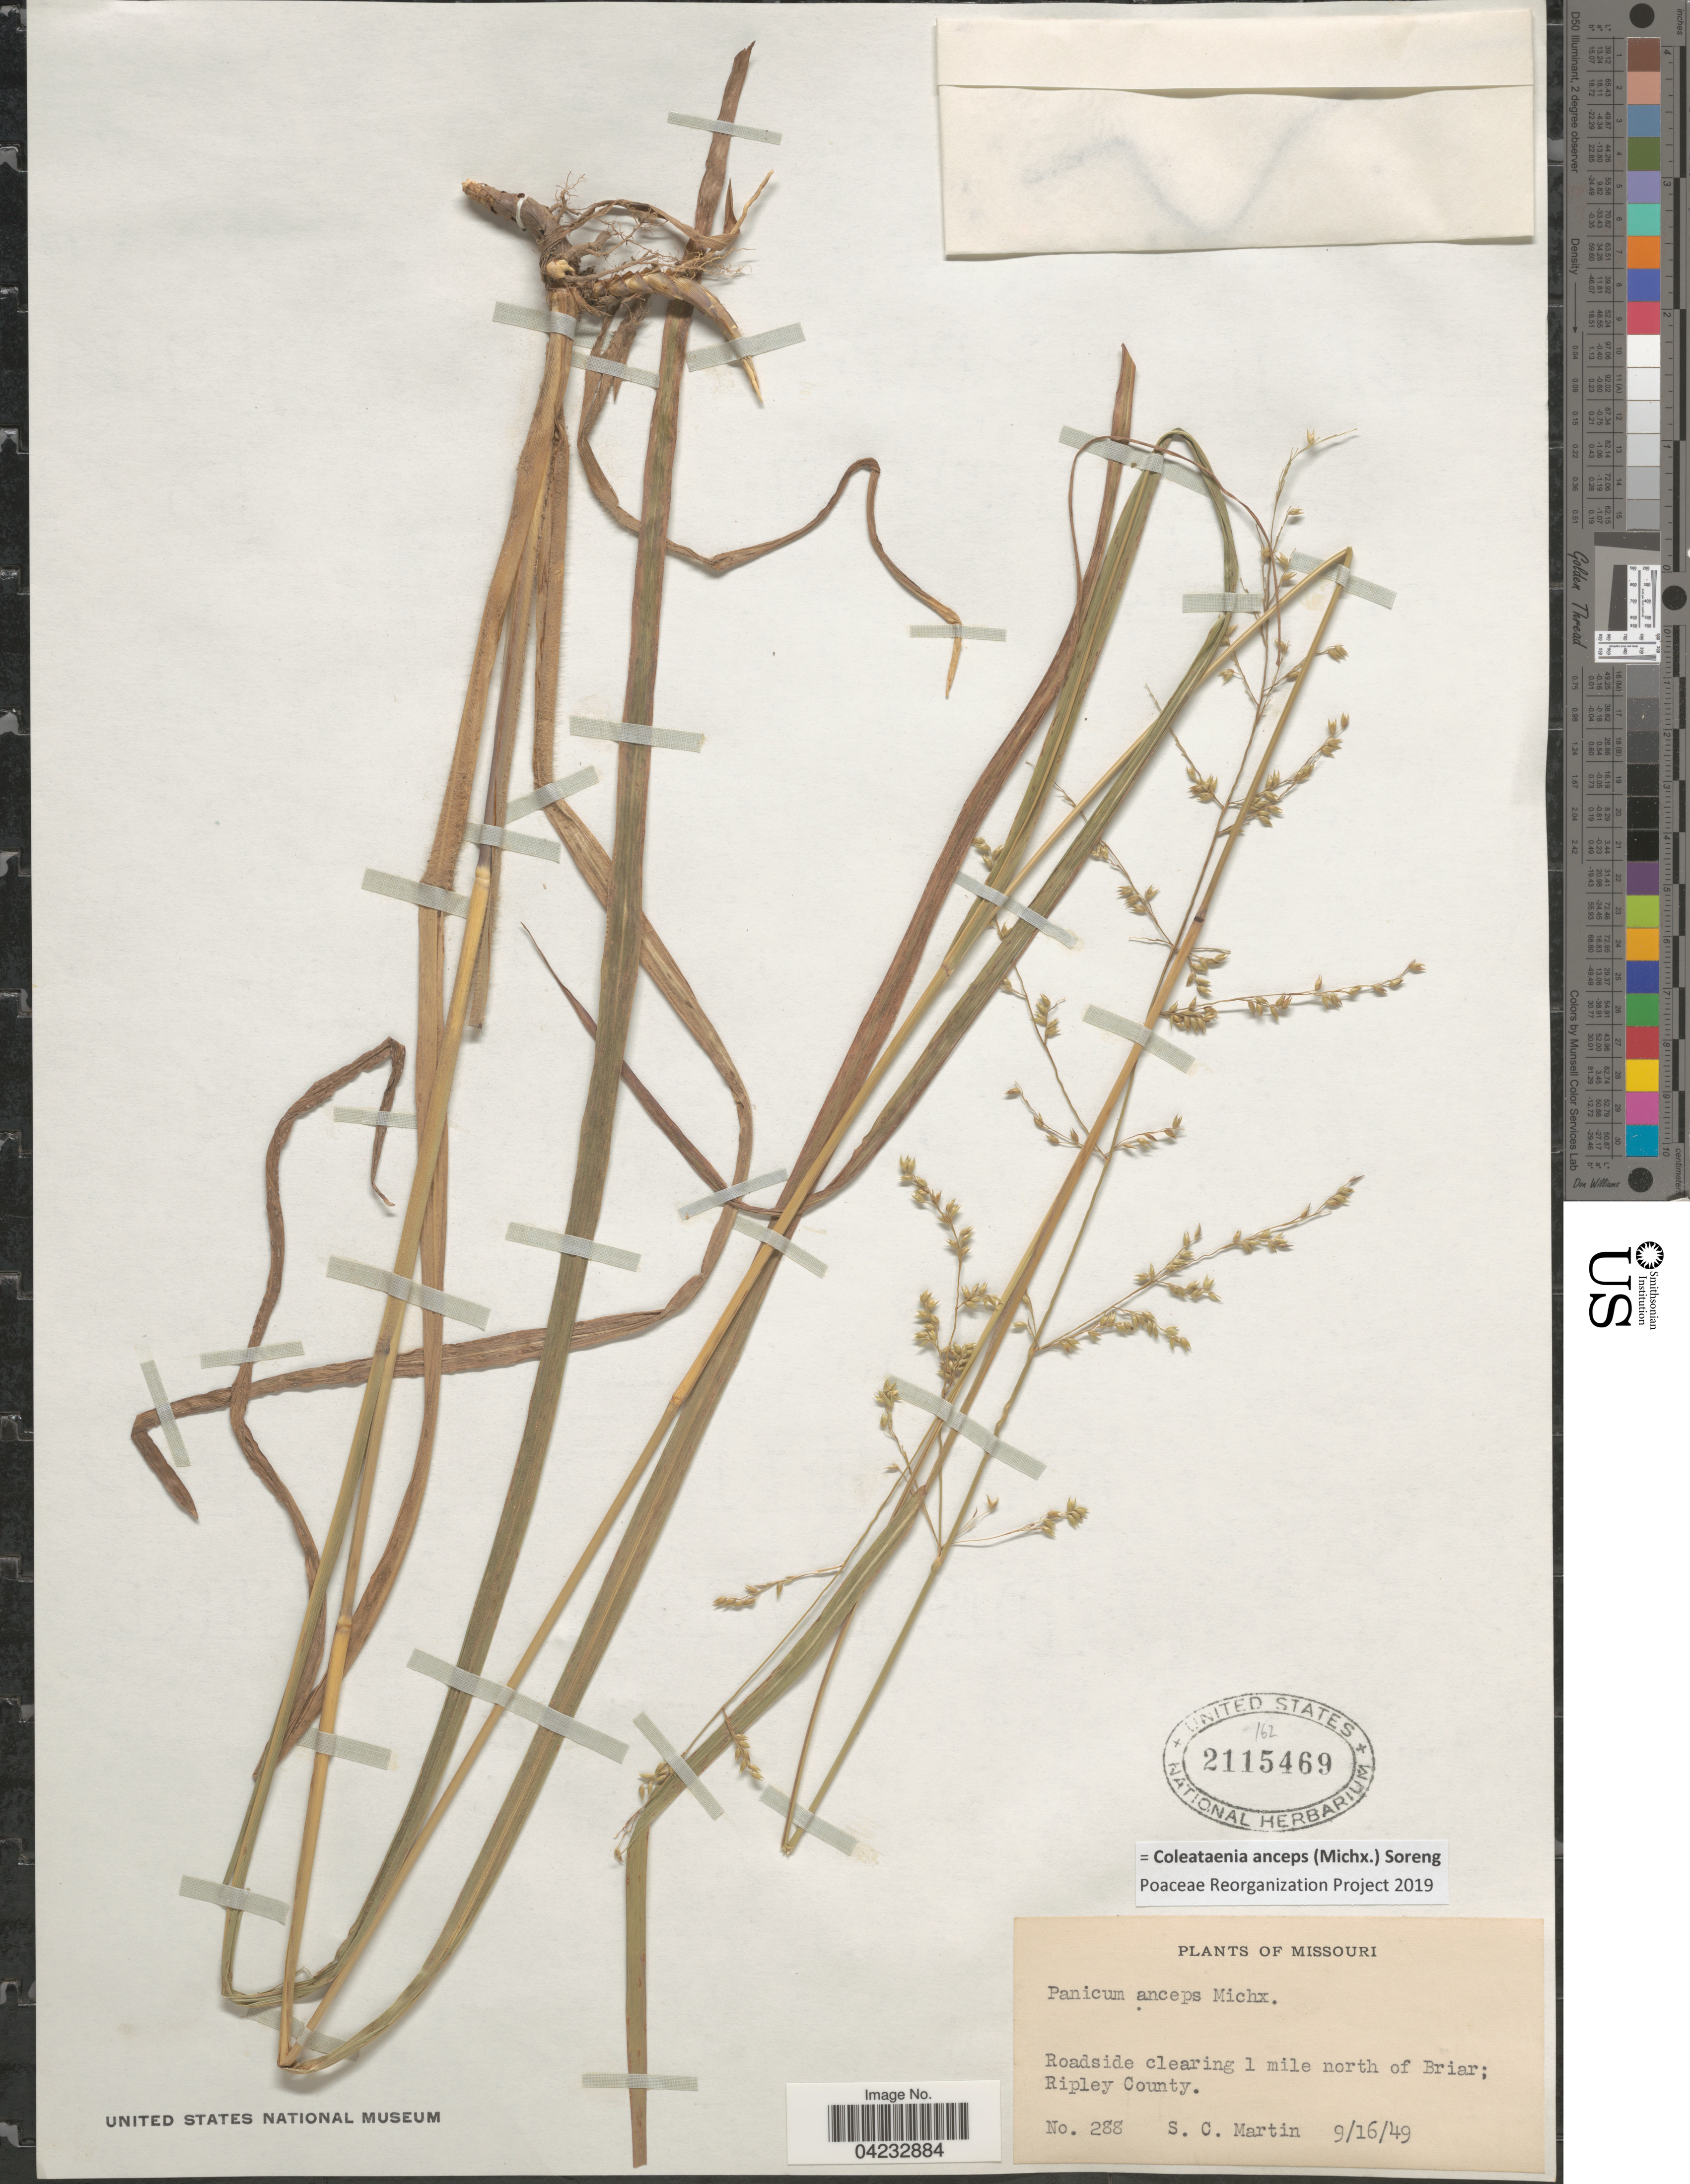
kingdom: Plantae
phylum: Tracheophyta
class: Liliopsida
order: Poales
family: Poaceae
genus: Coleataenia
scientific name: Coleataenia anceps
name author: (Michx.) Soreng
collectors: S. C. Martin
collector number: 288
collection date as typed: Transcribed d/m/y: 16/9/49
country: United States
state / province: Missouri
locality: Roadside clearing 1 mile north of Briar; Ripley County.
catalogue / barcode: US 2115469